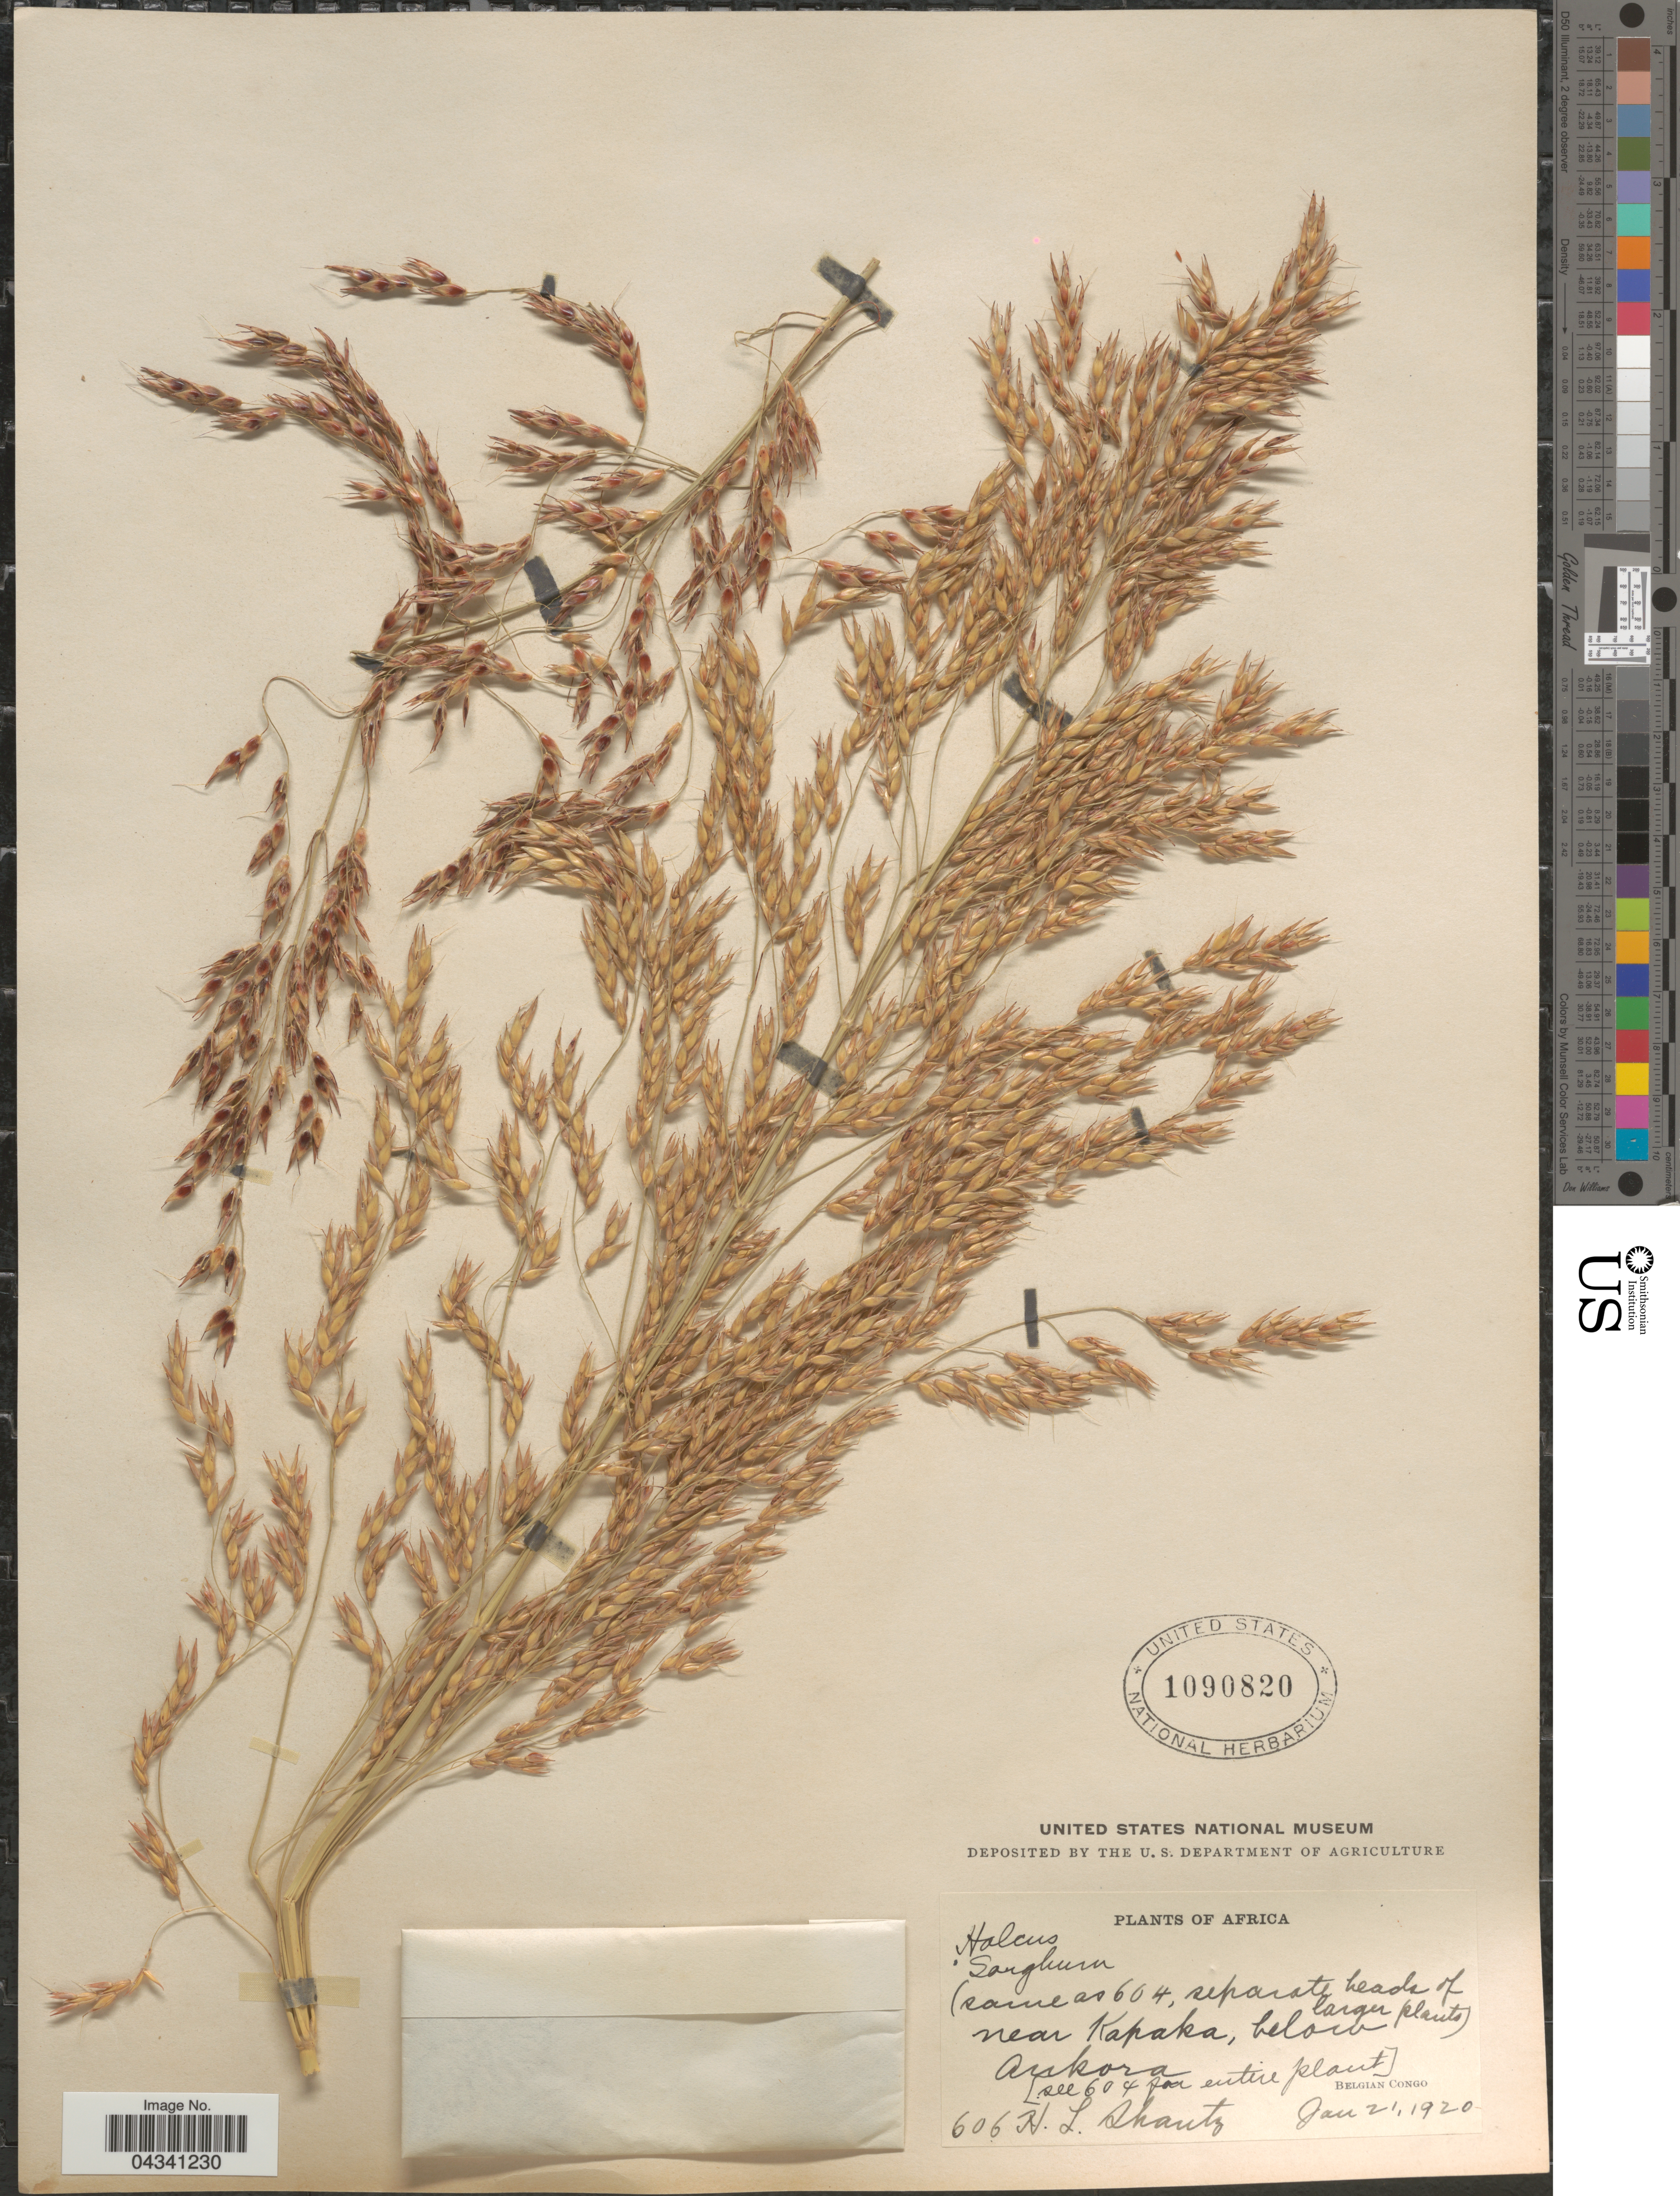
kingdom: Plantae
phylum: Tracheophyta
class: Liliopsida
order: Poales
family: Poaceae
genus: Sorghum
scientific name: Sorghum sp.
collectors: H. Shantz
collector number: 606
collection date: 1920-01-21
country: Congo, Democratic Republic of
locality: Near Kapaka, below Ankora. Belgian Congo.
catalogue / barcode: US 1090820